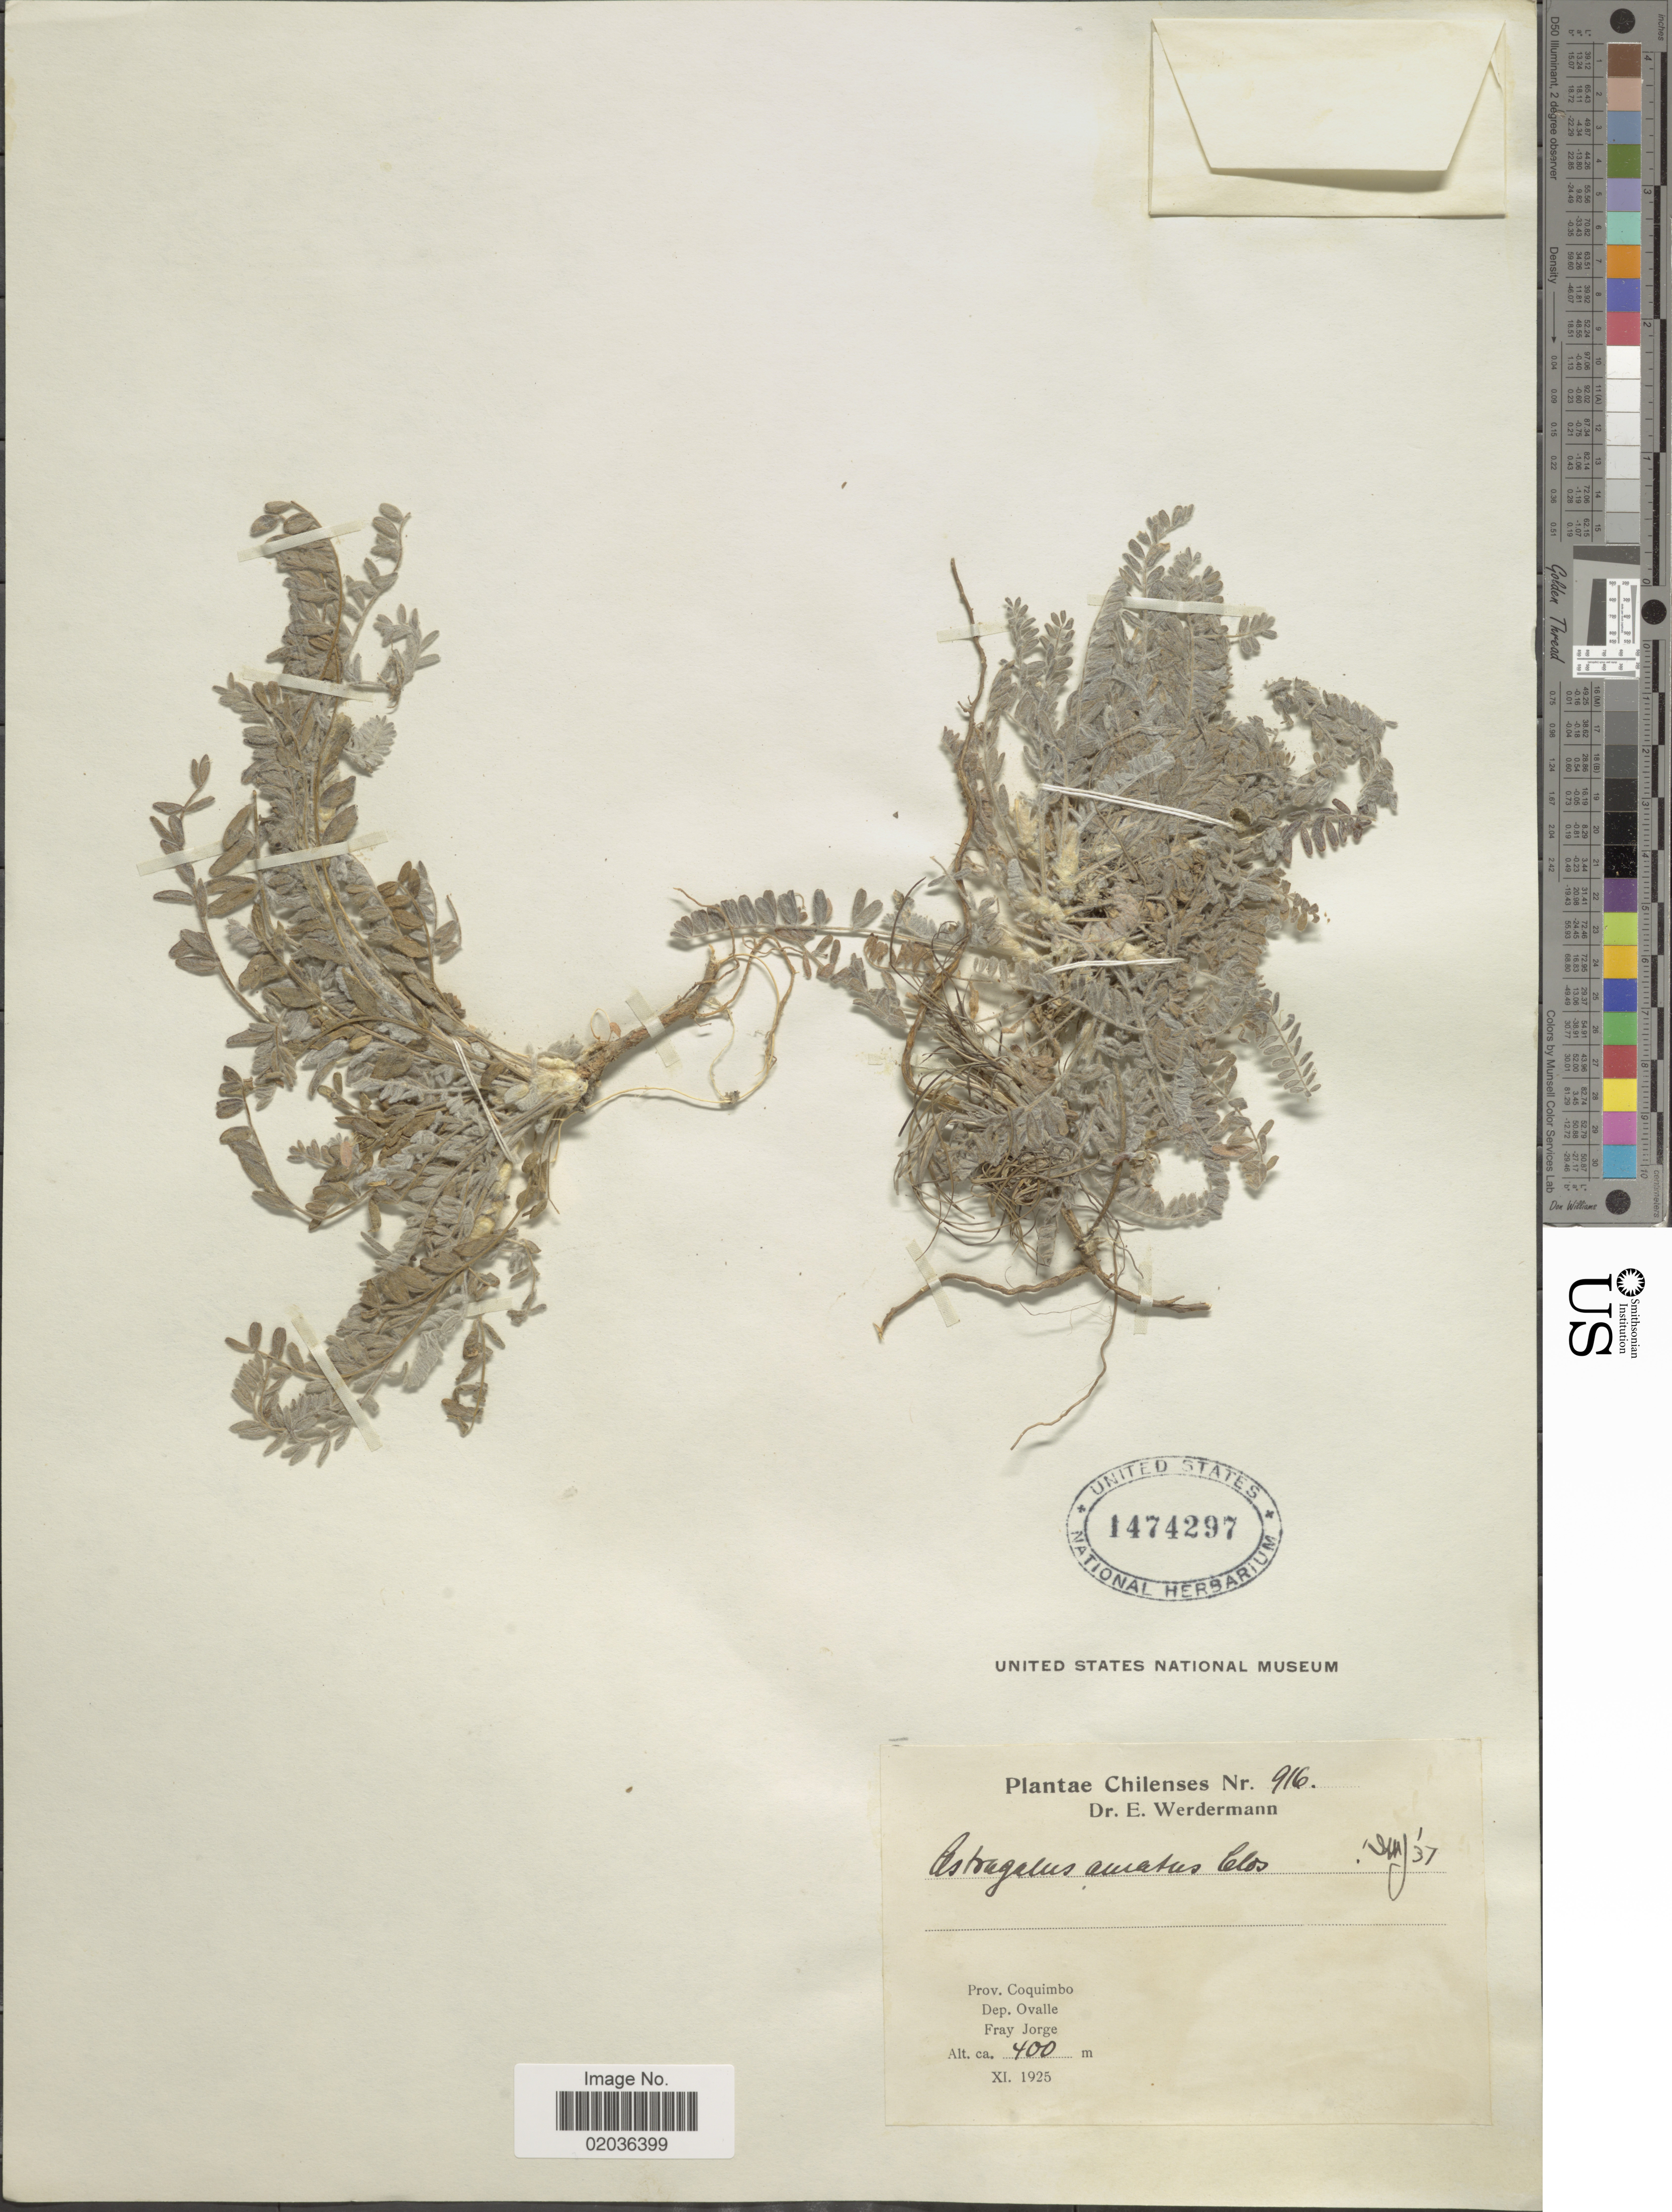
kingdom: Plantae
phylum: Tracheophyta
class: Magnoliopsida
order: Fabales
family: Fabaceae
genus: Astragalus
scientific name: Astragalus amatus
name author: Clos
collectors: E. Werdermann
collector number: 916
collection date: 1925-11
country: Chile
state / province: Coquimbo (IV)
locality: Prov. Coquimbo, Dep. Ovalle, Fray Jorge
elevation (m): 400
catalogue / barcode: US 1474297